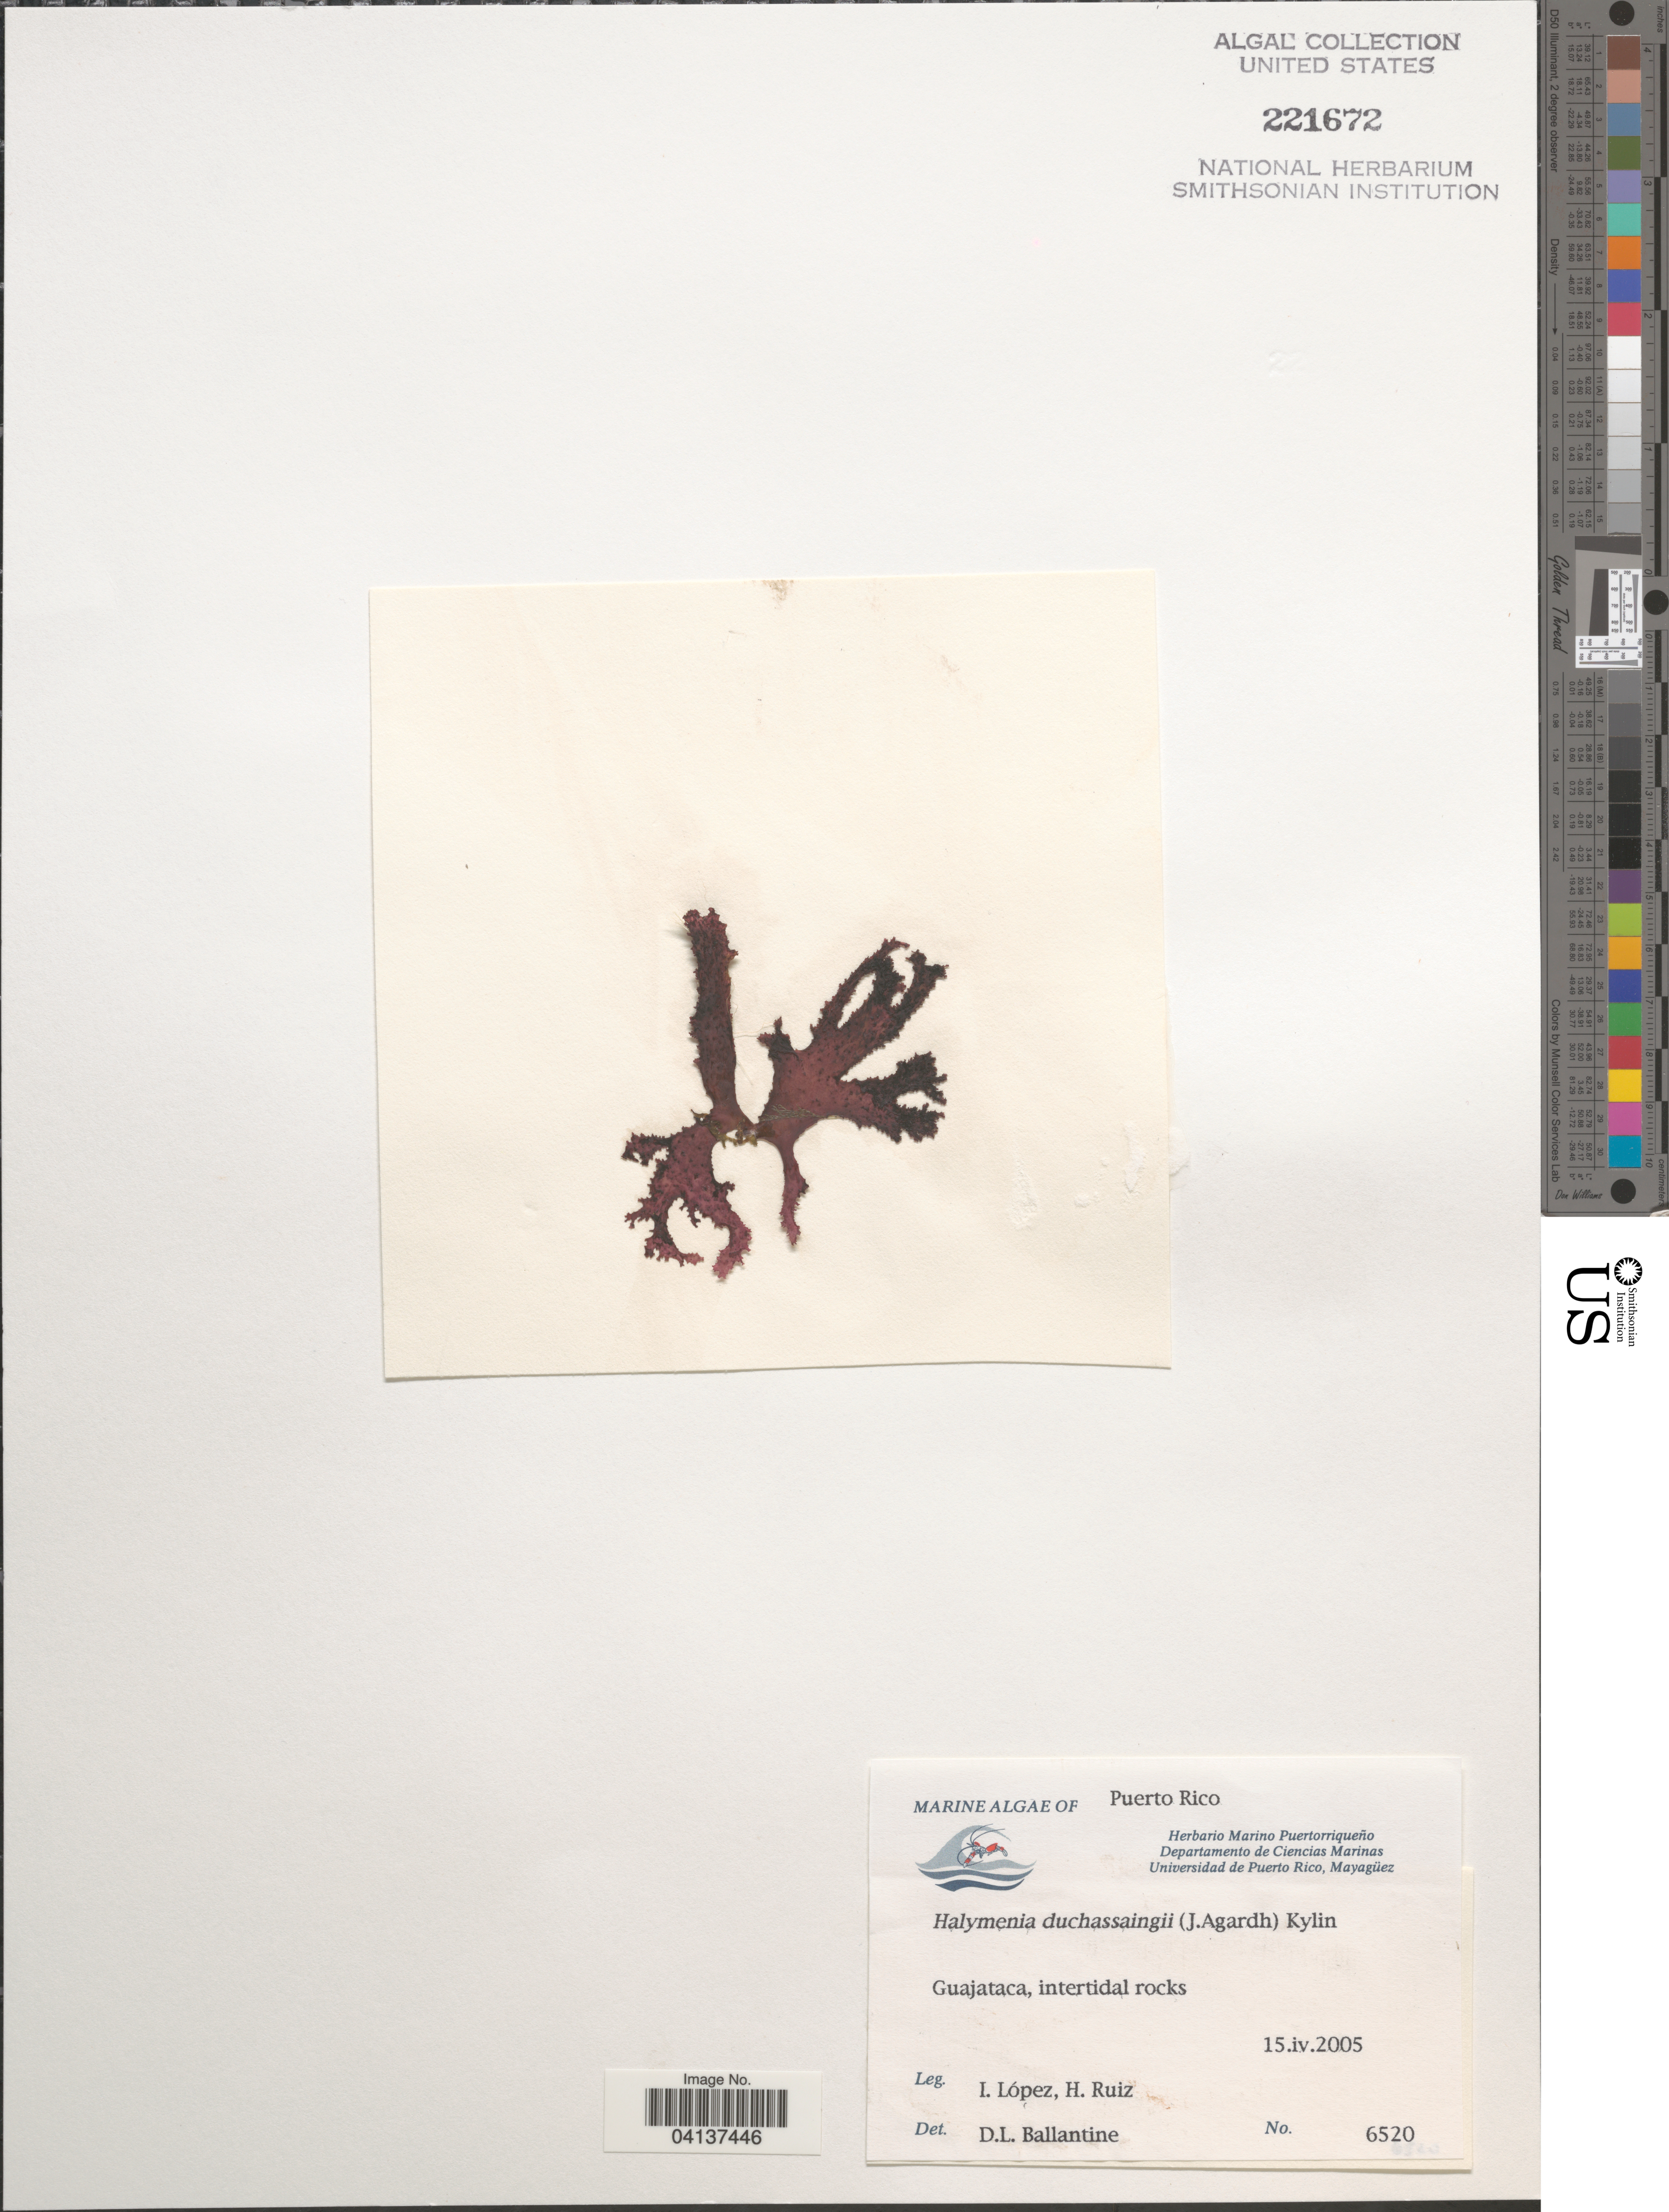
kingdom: Plantae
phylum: Rhodophyta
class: Florideophyceae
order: Halymeniales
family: Halymeniaceae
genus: Halymenia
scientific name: Halymenia duchassaignii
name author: (J. Agardh) Kylin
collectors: I. Lopéz & H. Ruiz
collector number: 6520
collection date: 2005-04-15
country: Puerto Rico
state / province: Guajataca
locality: Intertidal rocks.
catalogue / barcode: US 221672